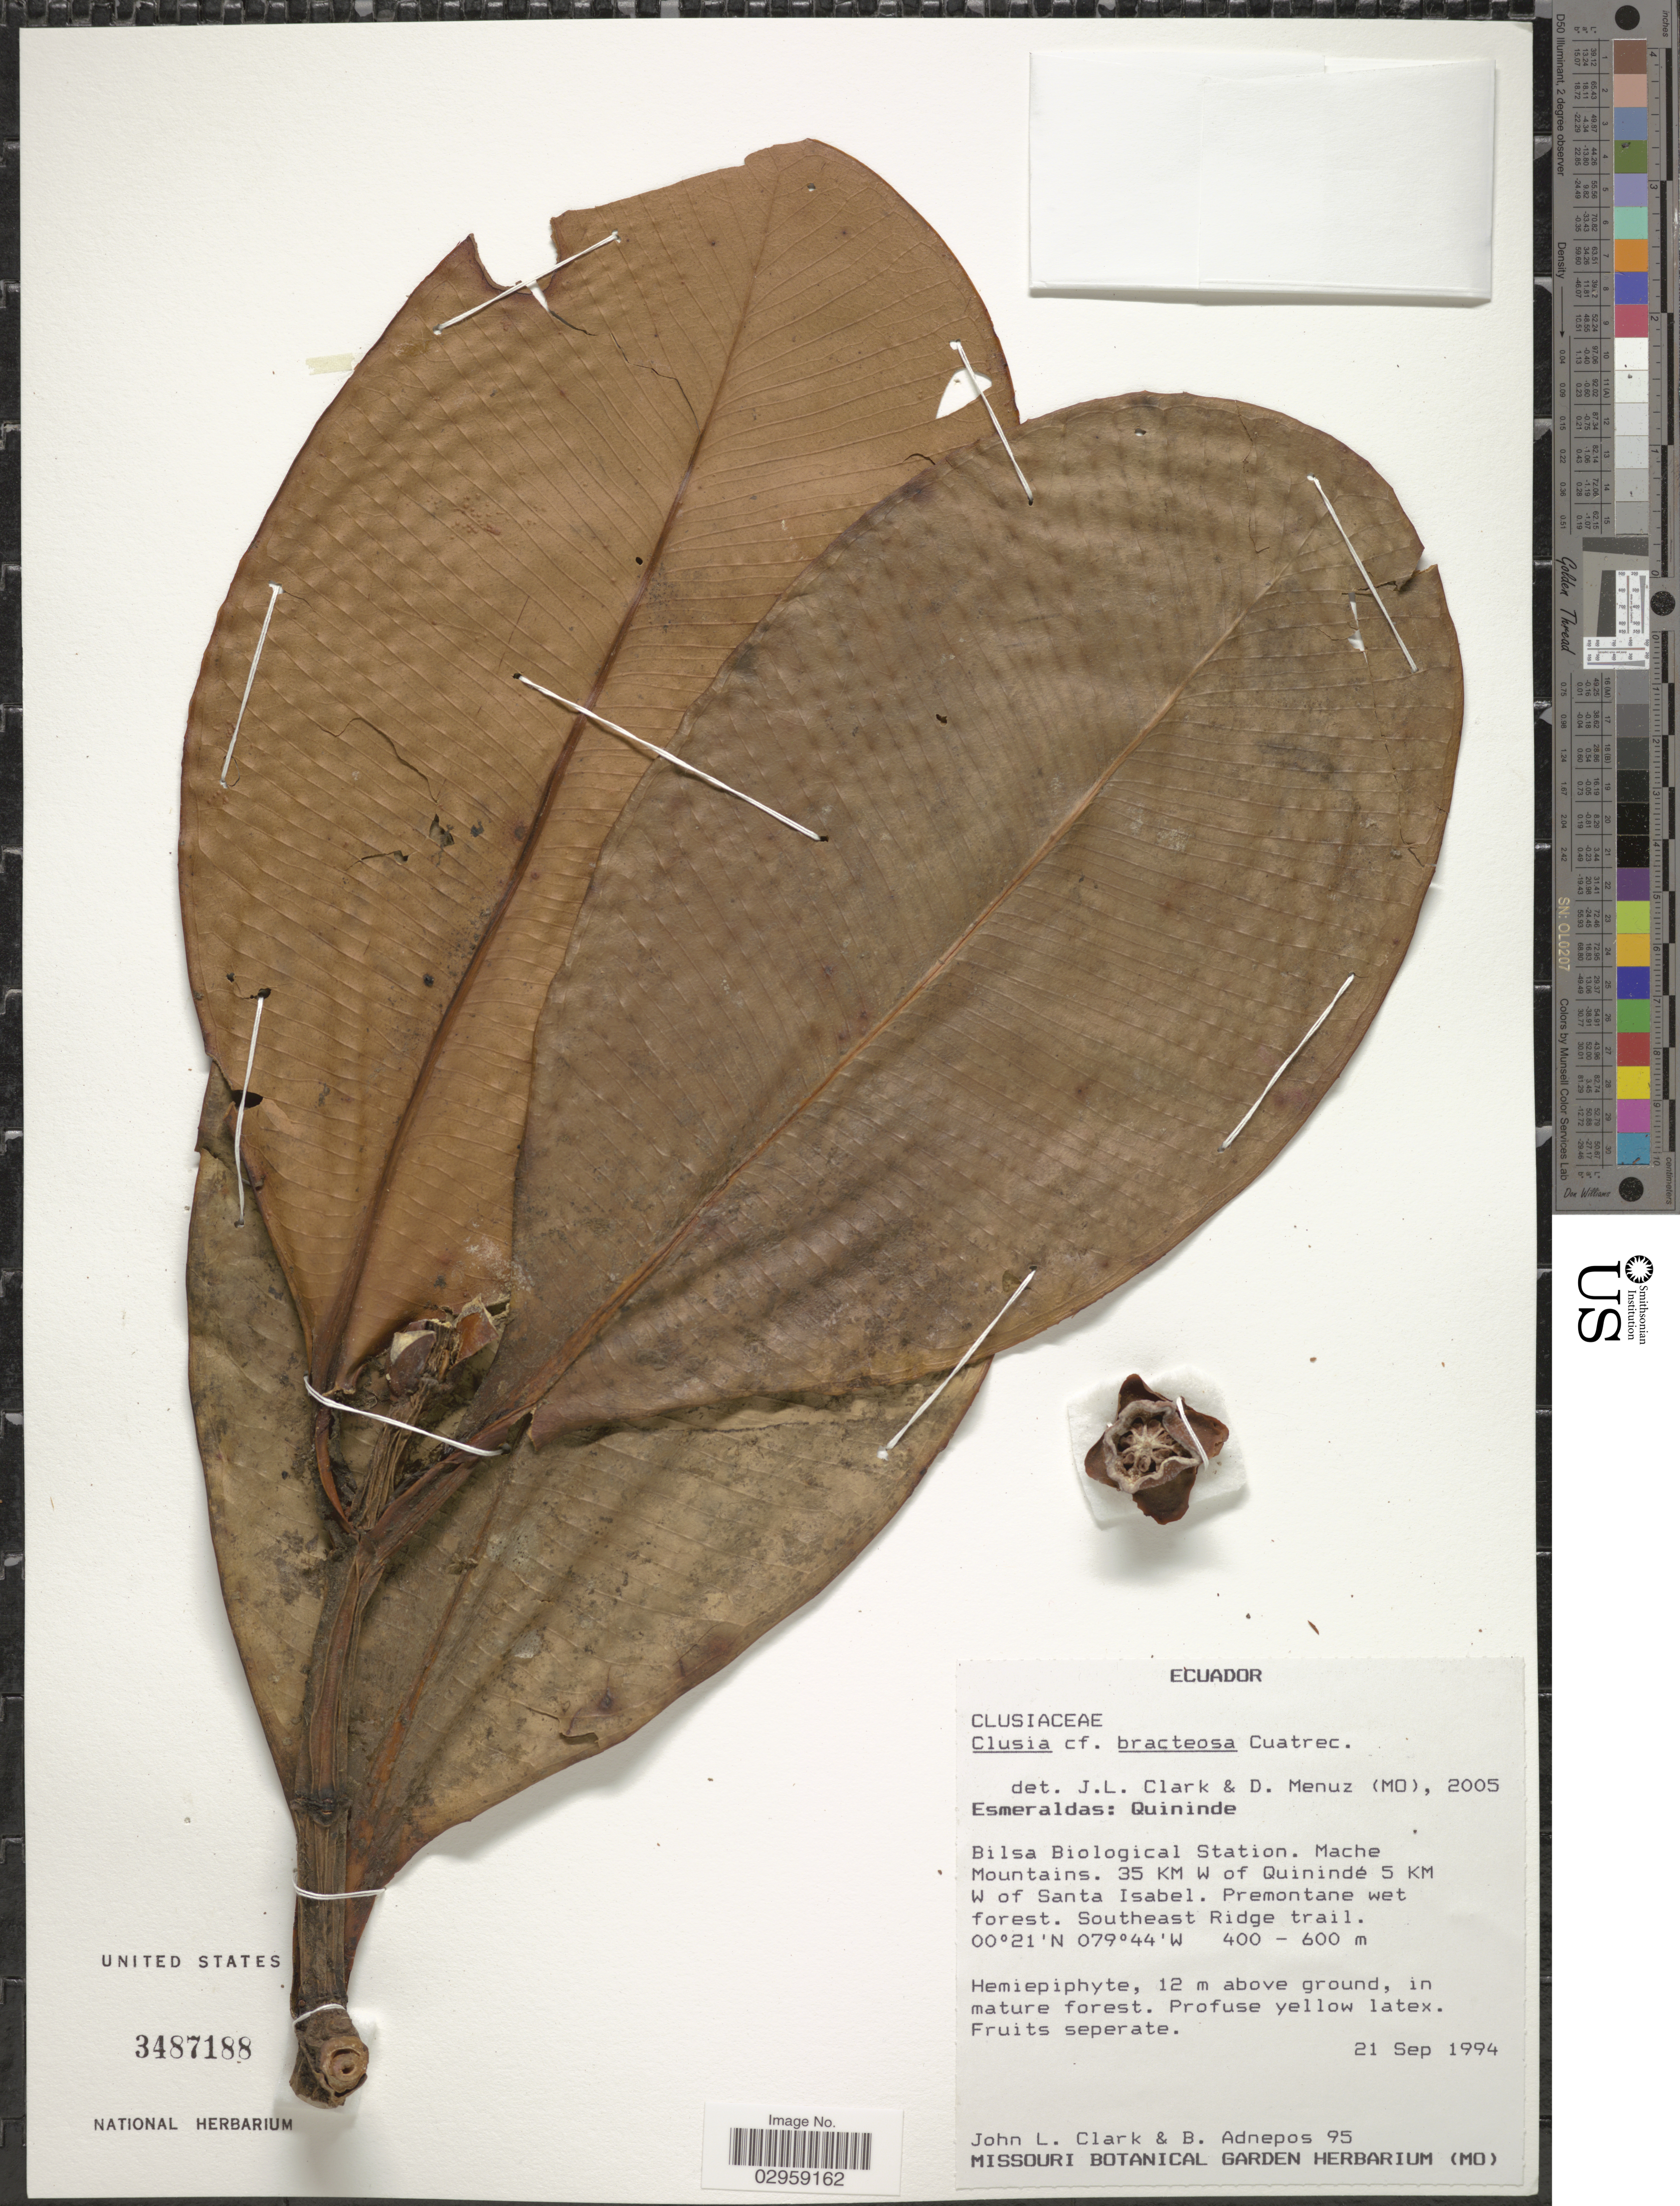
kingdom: Plantae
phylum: Tracheophyta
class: Magnoliopsida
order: Malpighiales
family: Clusiaceae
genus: Clusia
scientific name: Clusia bracteosa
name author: Cuatrec.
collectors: J. L. Clark & B. Adnepos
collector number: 95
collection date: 1994-09-21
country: Ecuador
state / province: Esmeraldas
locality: Quininde. Bilsa Biological Station. Mache Mountains. 35 KM W of Quinindé 5 KM W of Santa Isabel. Premontane wet forest. Southeast Ridge trail.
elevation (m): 400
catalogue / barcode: US 3487188